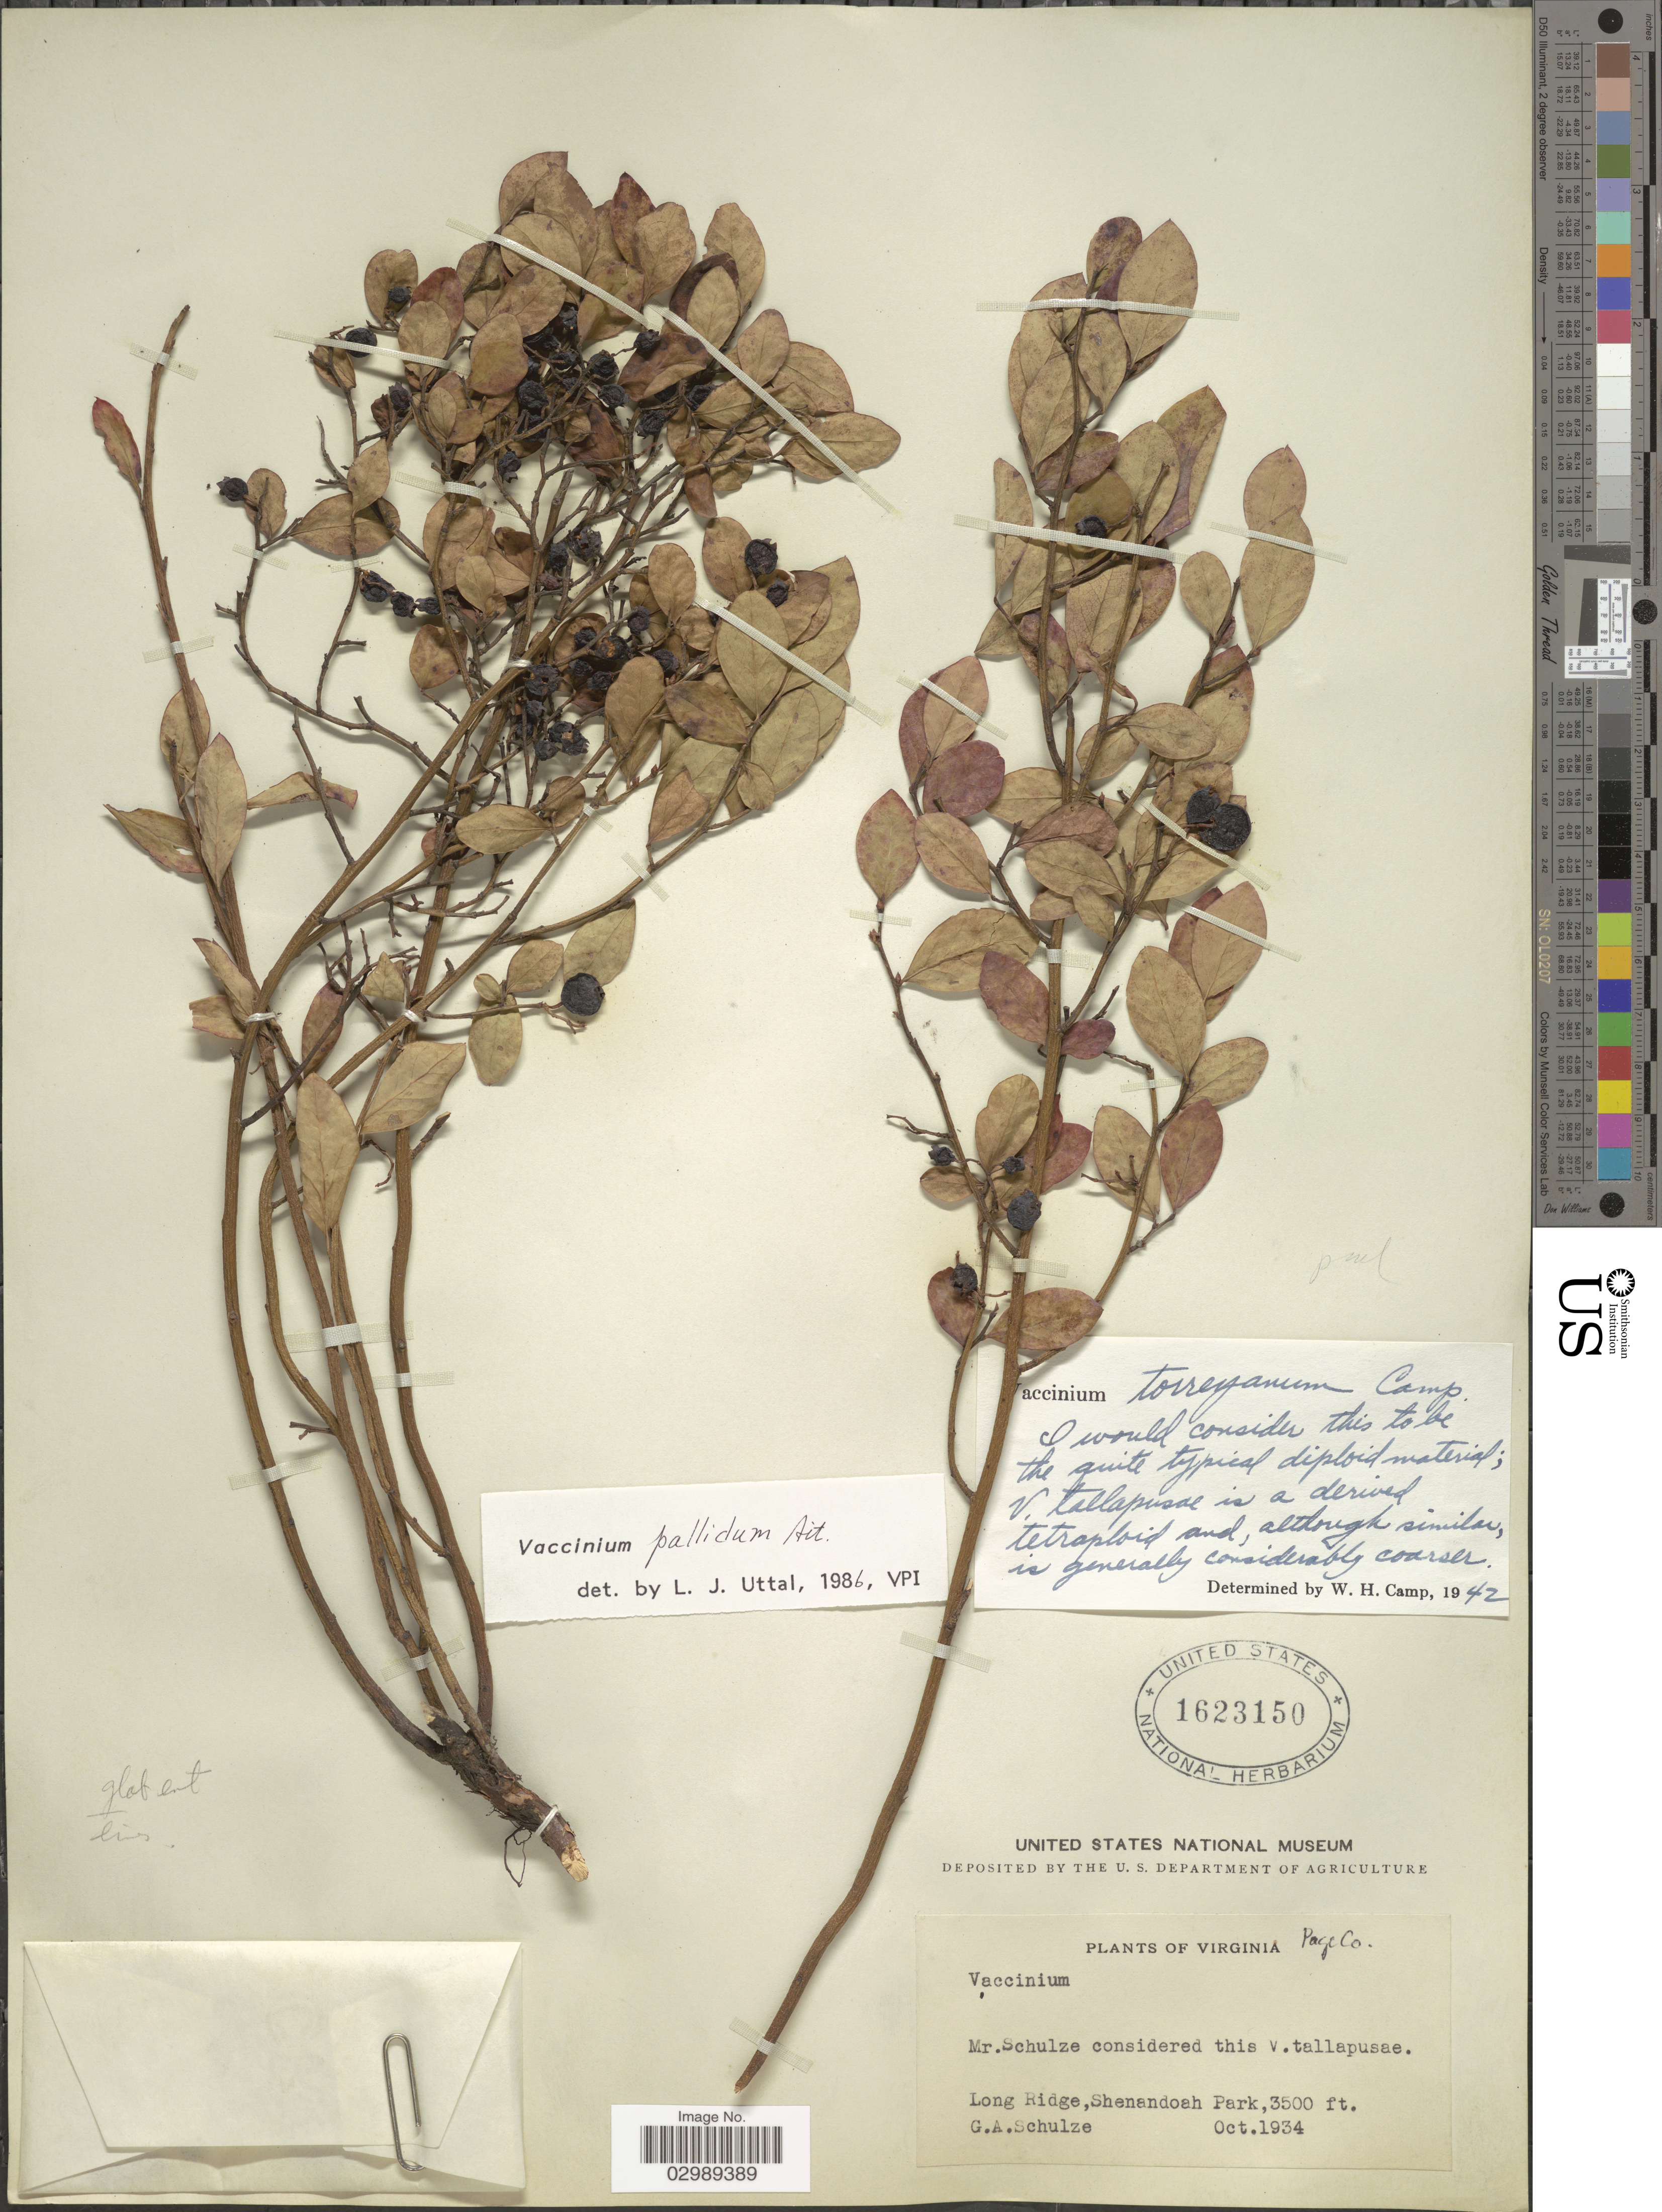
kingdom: Plantae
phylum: Tracheophyta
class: Magnoliopsida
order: Ericales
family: Ericaceae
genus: Vaccinium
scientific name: Vaccinium pallidum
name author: Aiton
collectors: G. A. Schulze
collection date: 1934-10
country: United States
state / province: Virginia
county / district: Page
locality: Long Ridge, Shenandoah Park.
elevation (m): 1067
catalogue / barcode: US 1623150